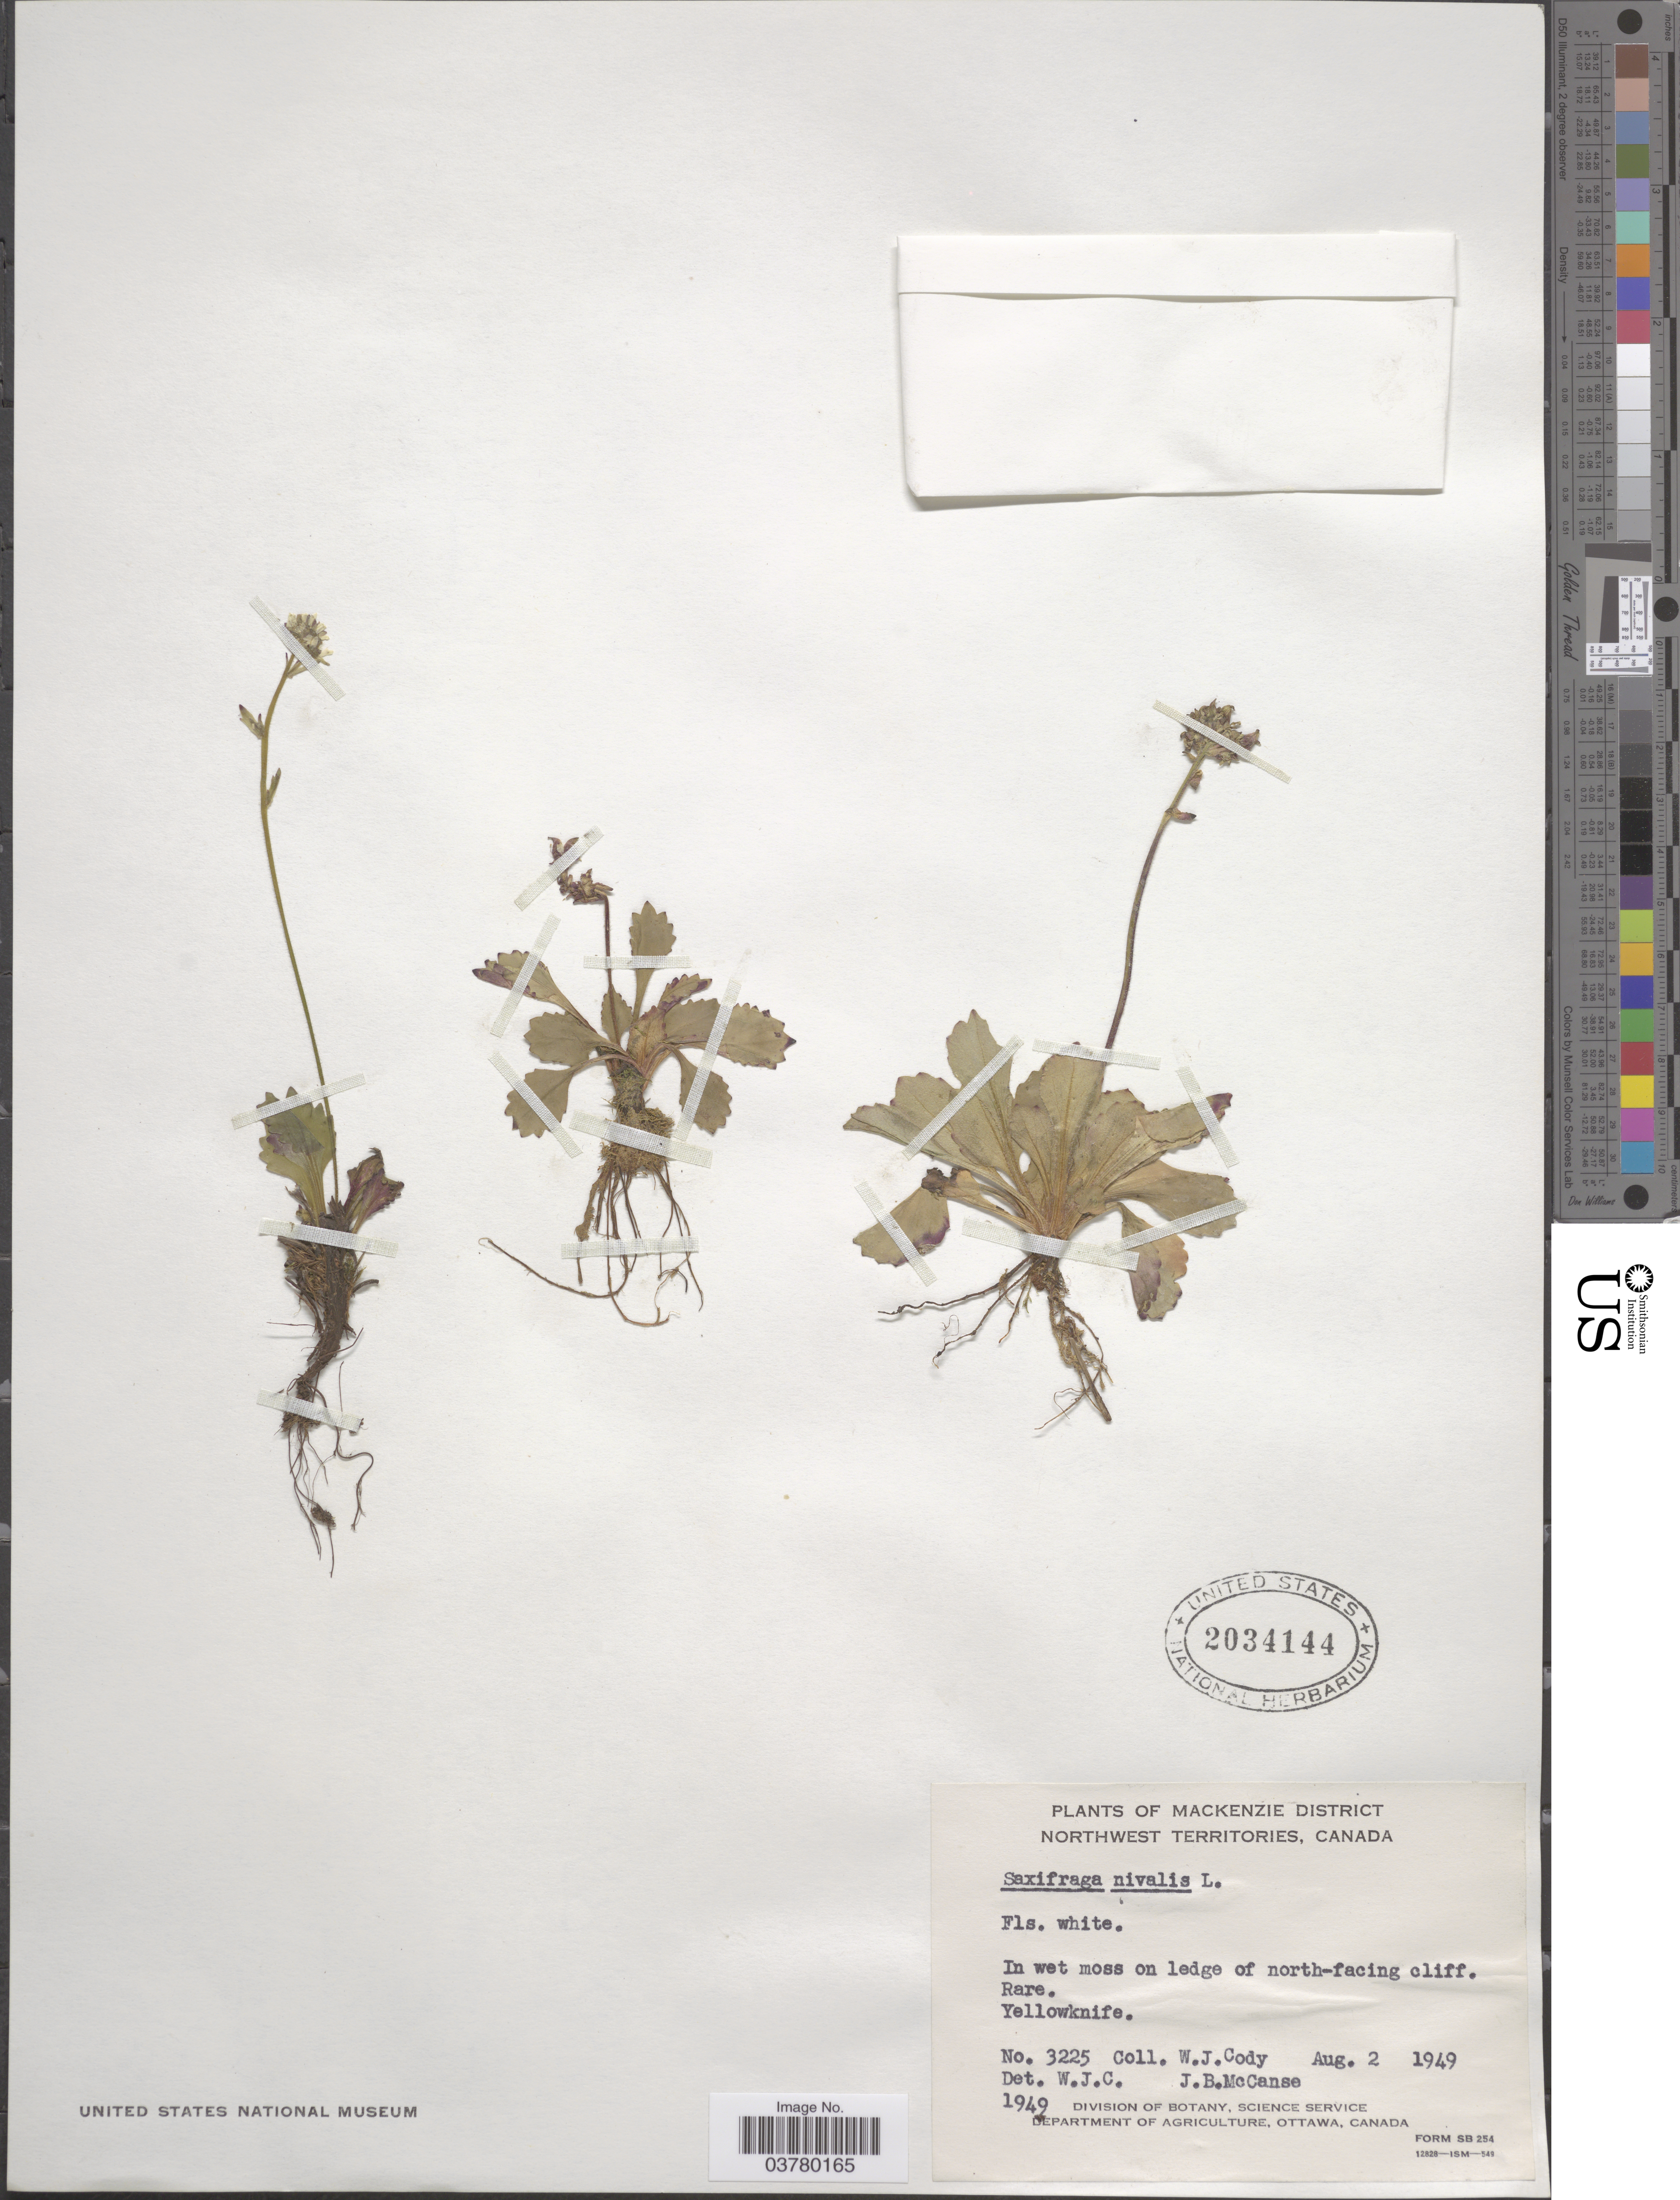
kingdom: Plantae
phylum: Tracheophyta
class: Magnoliopsida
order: Saxifragales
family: Saxifragaceae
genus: Micranthes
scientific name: Micranthes nivalis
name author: (L.) Small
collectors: W. Cody & J. McCanse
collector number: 3225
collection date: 1949-08-02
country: Canada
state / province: Northwest Territories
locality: Mackenzie District. In wet moss on ledge of north-facing cliff. Yellowknife.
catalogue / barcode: US 2034144